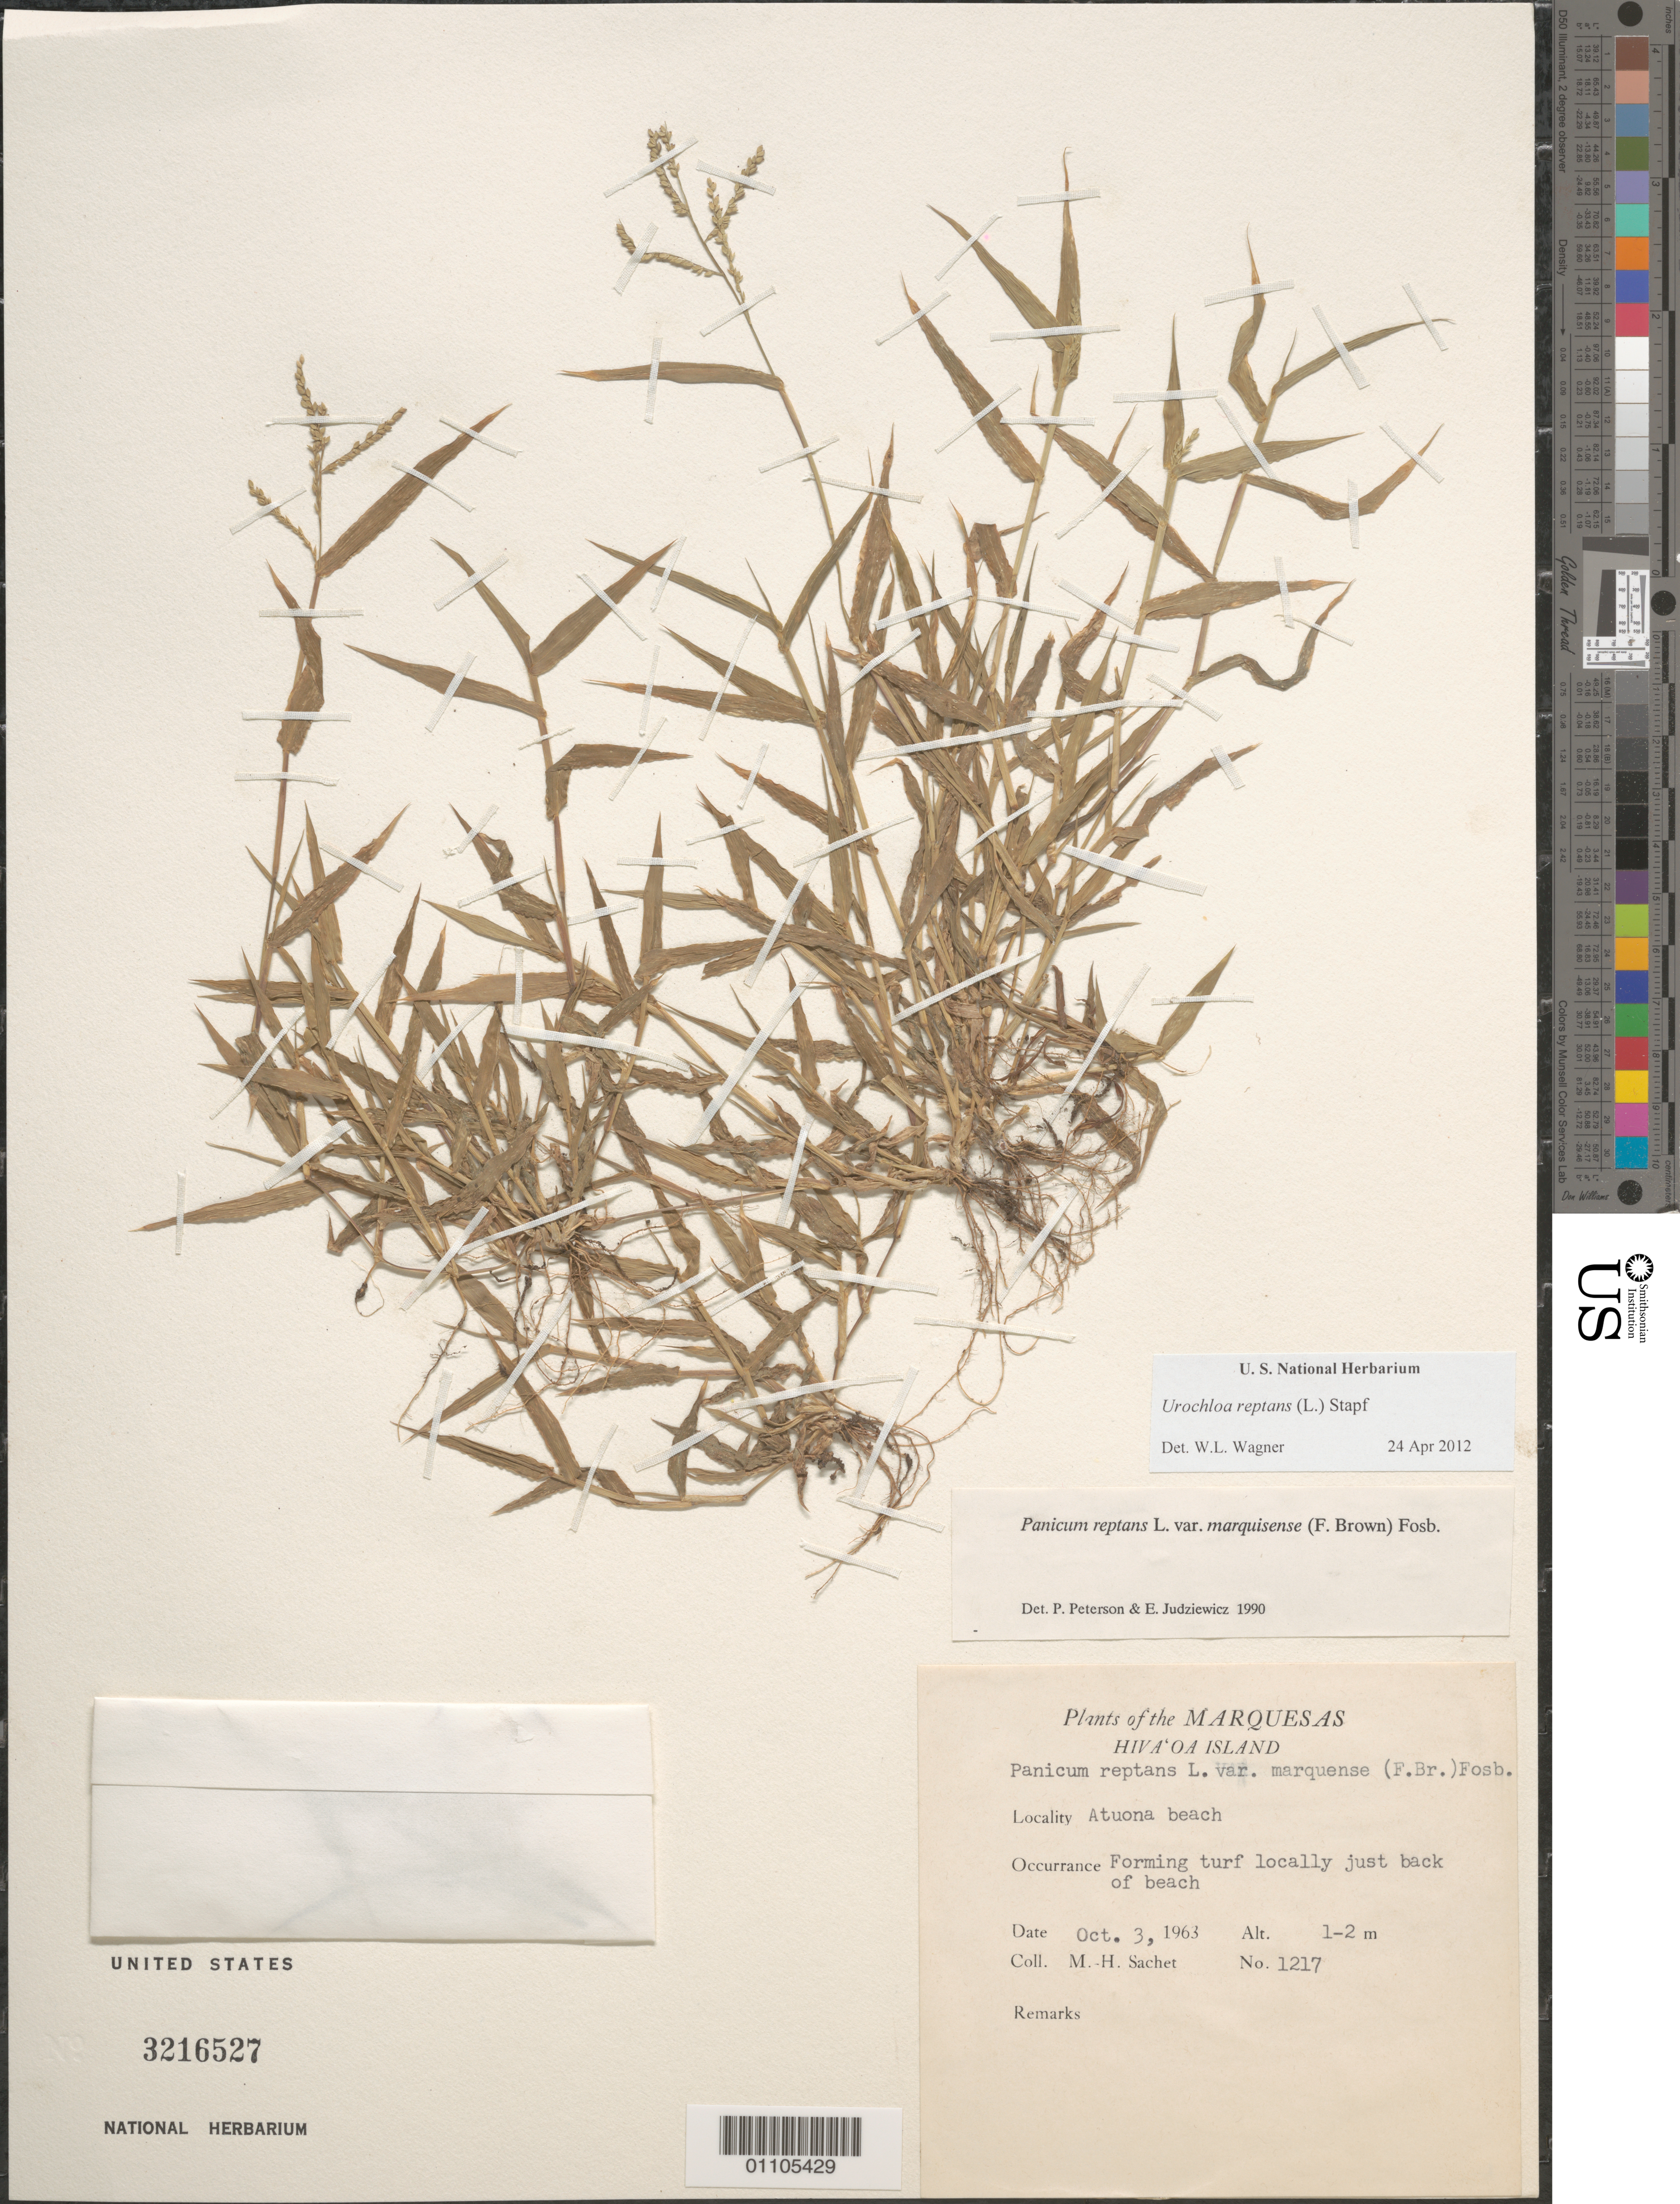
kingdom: Plantae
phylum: Tracheophyta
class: Liliopsida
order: Poales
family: Poaceae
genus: Urochloa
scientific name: Urochloa reptans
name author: (L.) Stapf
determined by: Peterson, P. M.; Judziewicz, E. J.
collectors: M.-H. Sachet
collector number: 1217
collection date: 1963-10-03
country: French Polynesia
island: Hiva Oa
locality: Atuona beach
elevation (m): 1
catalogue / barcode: US 3216527